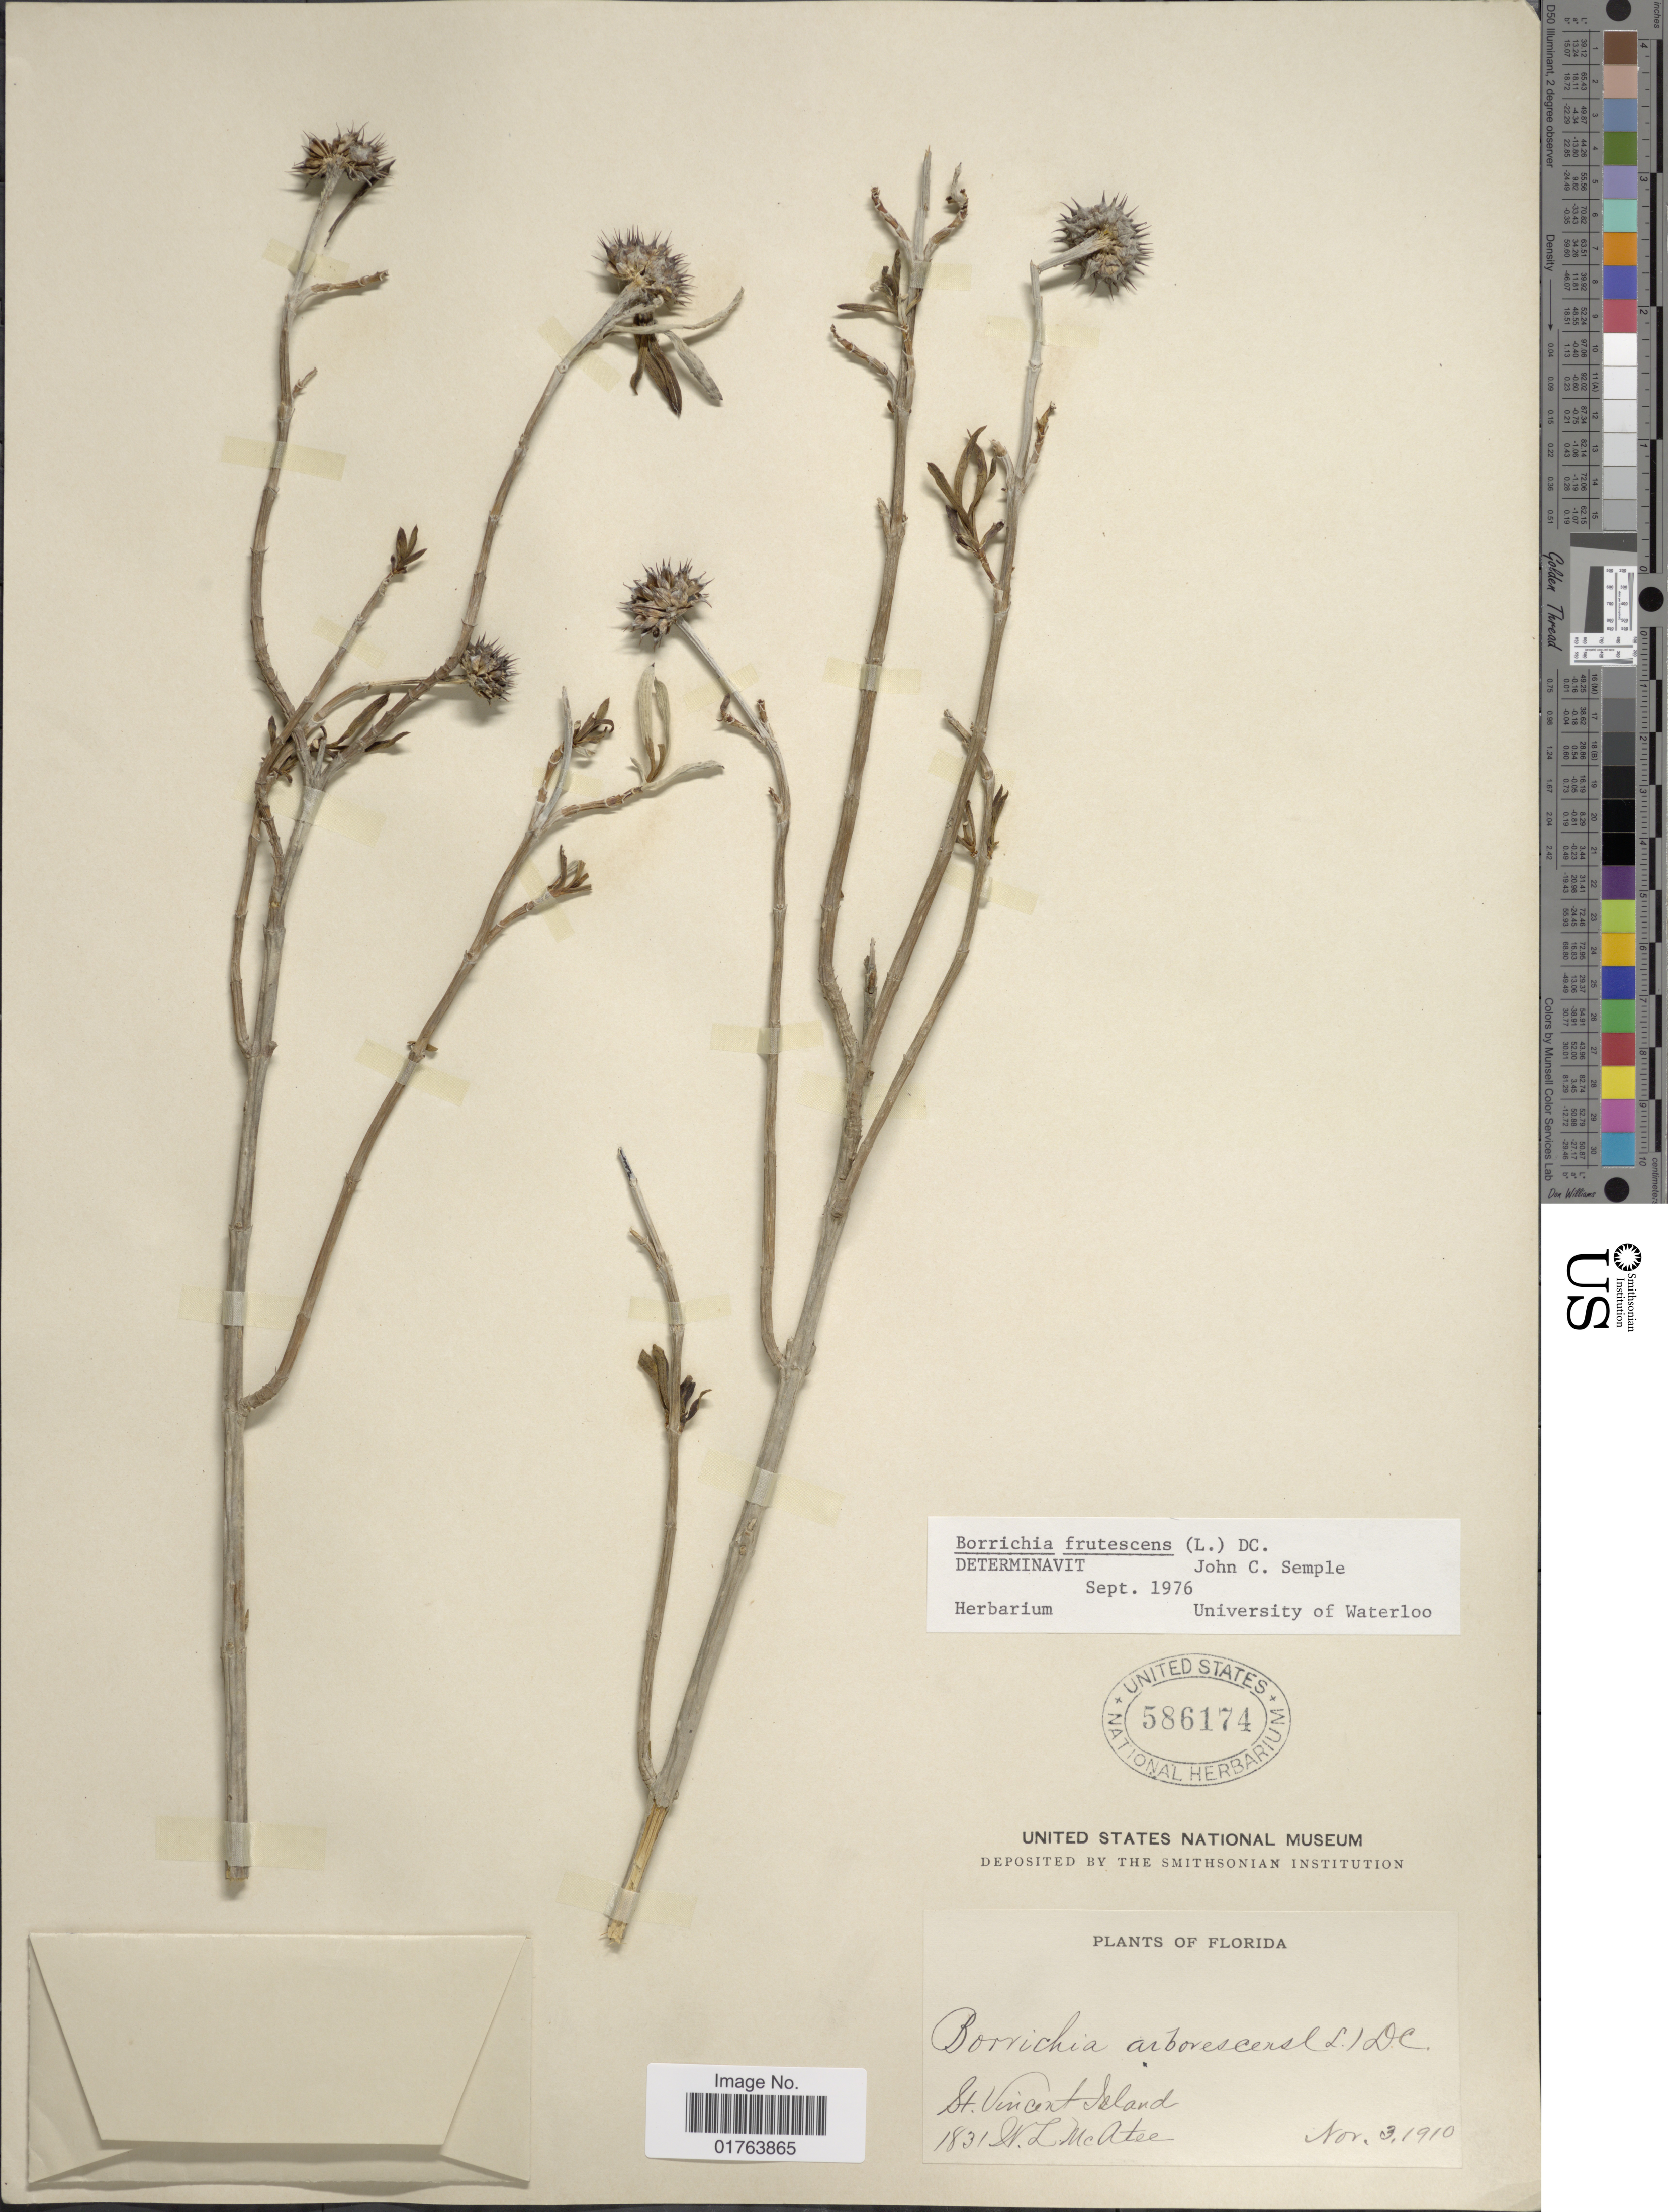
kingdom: Plantae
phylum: Tracheophyta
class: Magnoliopsida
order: Asterales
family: Asteraceae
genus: Borrichia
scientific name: Borrichia frutescens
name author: (L.) DC.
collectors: W. McAtee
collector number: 1831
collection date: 1910-11-03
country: United States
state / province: Florida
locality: St. Vincent Island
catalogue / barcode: US 586174